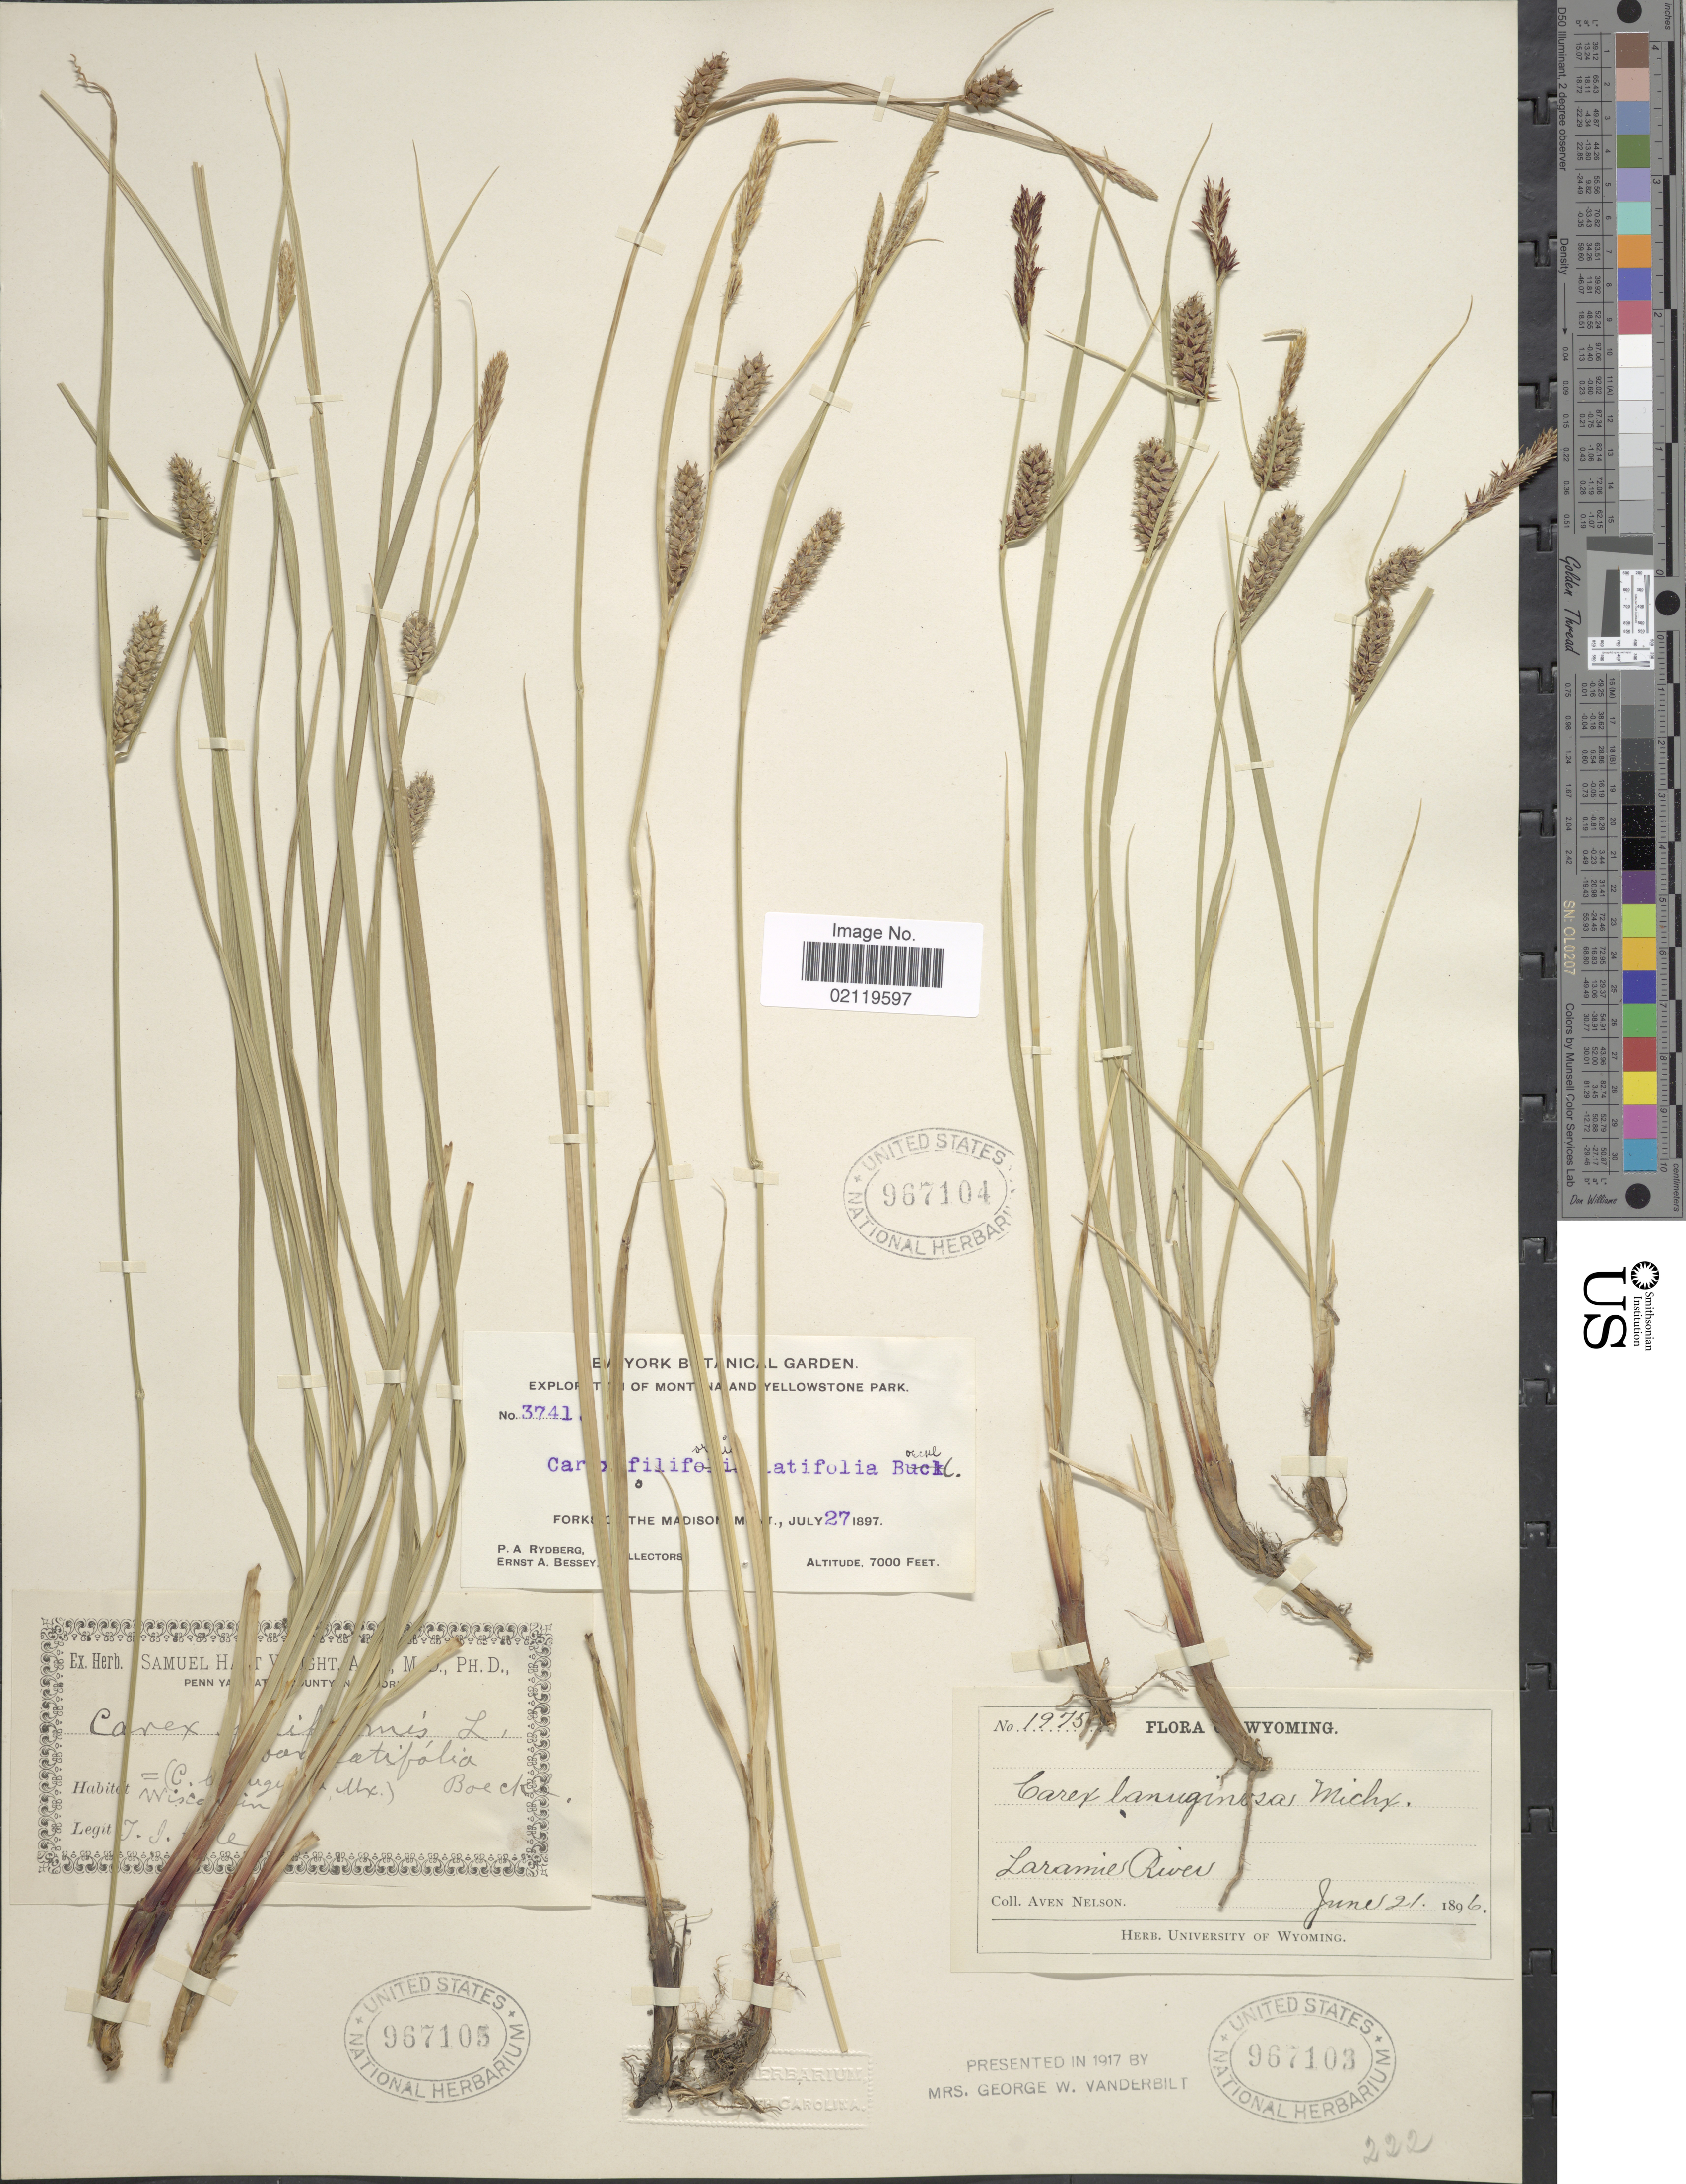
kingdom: Plantae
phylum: Tracheophyta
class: Liliopsida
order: Poales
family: Cyperaceae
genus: Carex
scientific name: Carex pellita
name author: Muhl. ex Willd.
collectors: A. Nelson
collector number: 1975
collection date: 1896-06-21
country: United States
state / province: Wyoming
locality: Laramie River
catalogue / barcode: US 967103-3